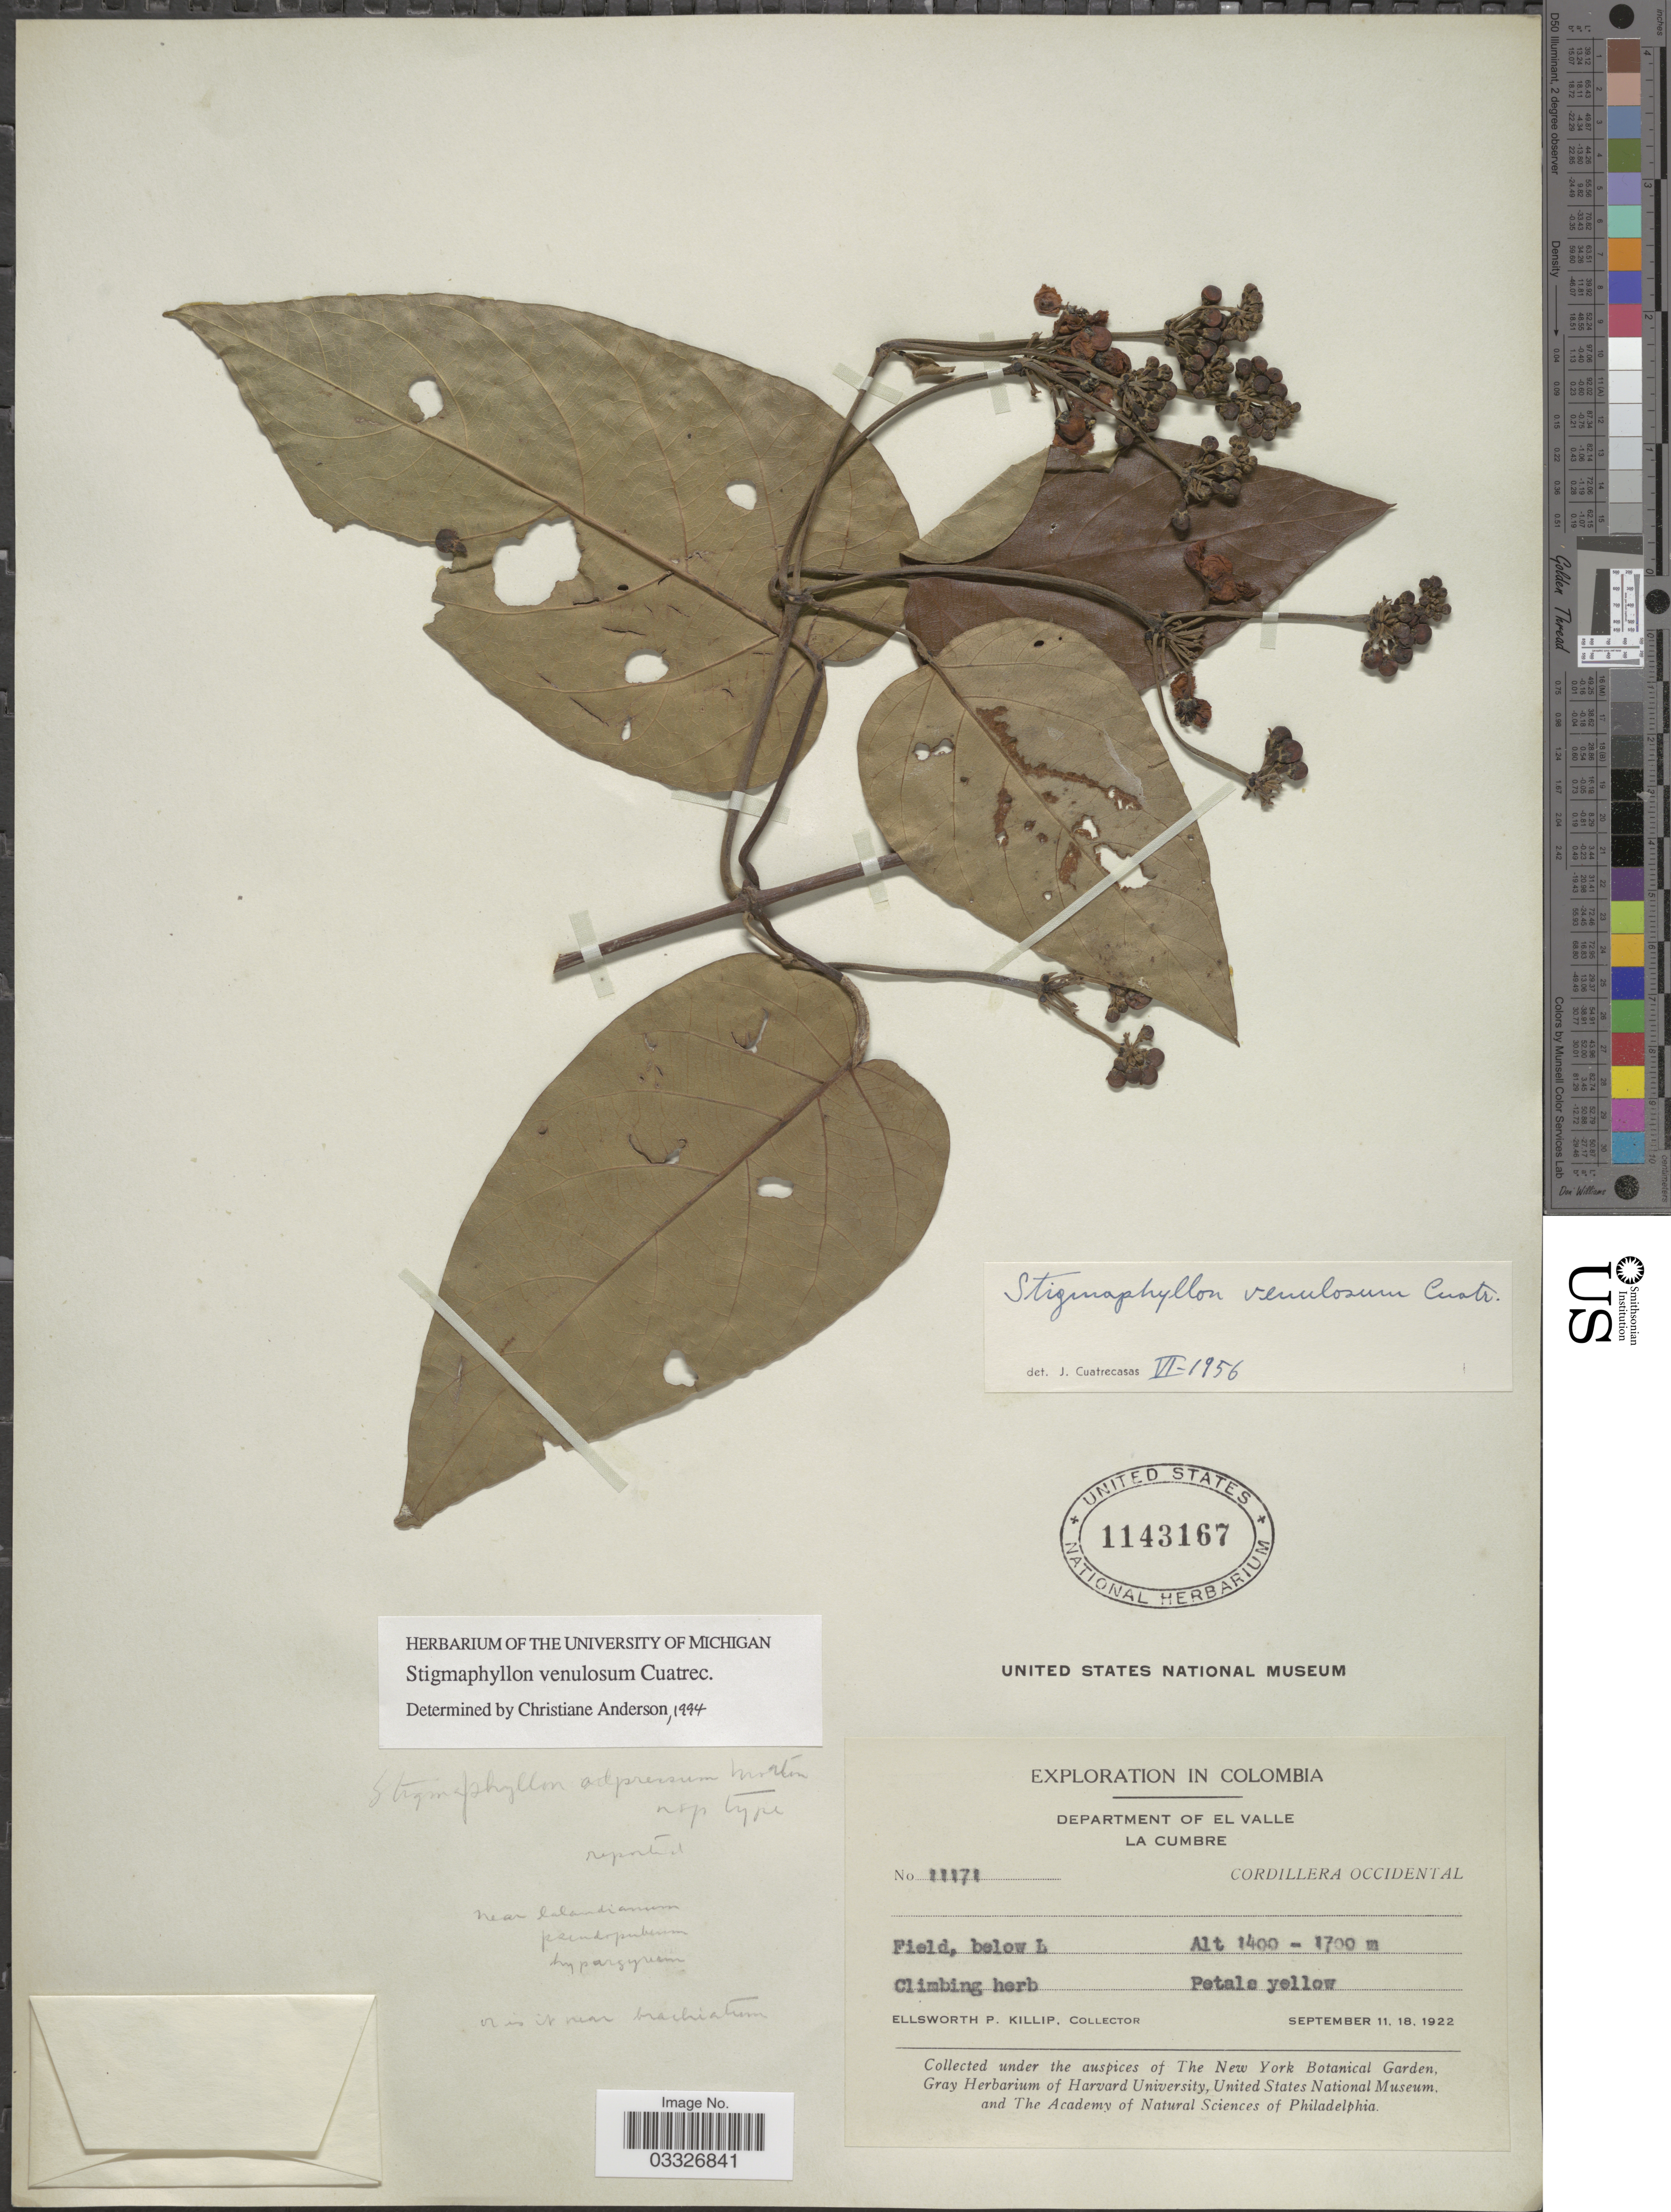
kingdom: Plantae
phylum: Tracheophyta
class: Magnoliopsida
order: Malpighiales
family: Malpighiaceae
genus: Stigmaphyllon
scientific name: Stigmaphyllon venulosum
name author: Cuatrec.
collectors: E. P. Killip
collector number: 11171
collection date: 1922-09-11/1922-09-18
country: Colombia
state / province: Valle del Cauca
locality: Department of El Valle. La Cumbre. Cordillera Occidental. Below L.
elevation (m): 1400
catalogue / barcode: US 1143167